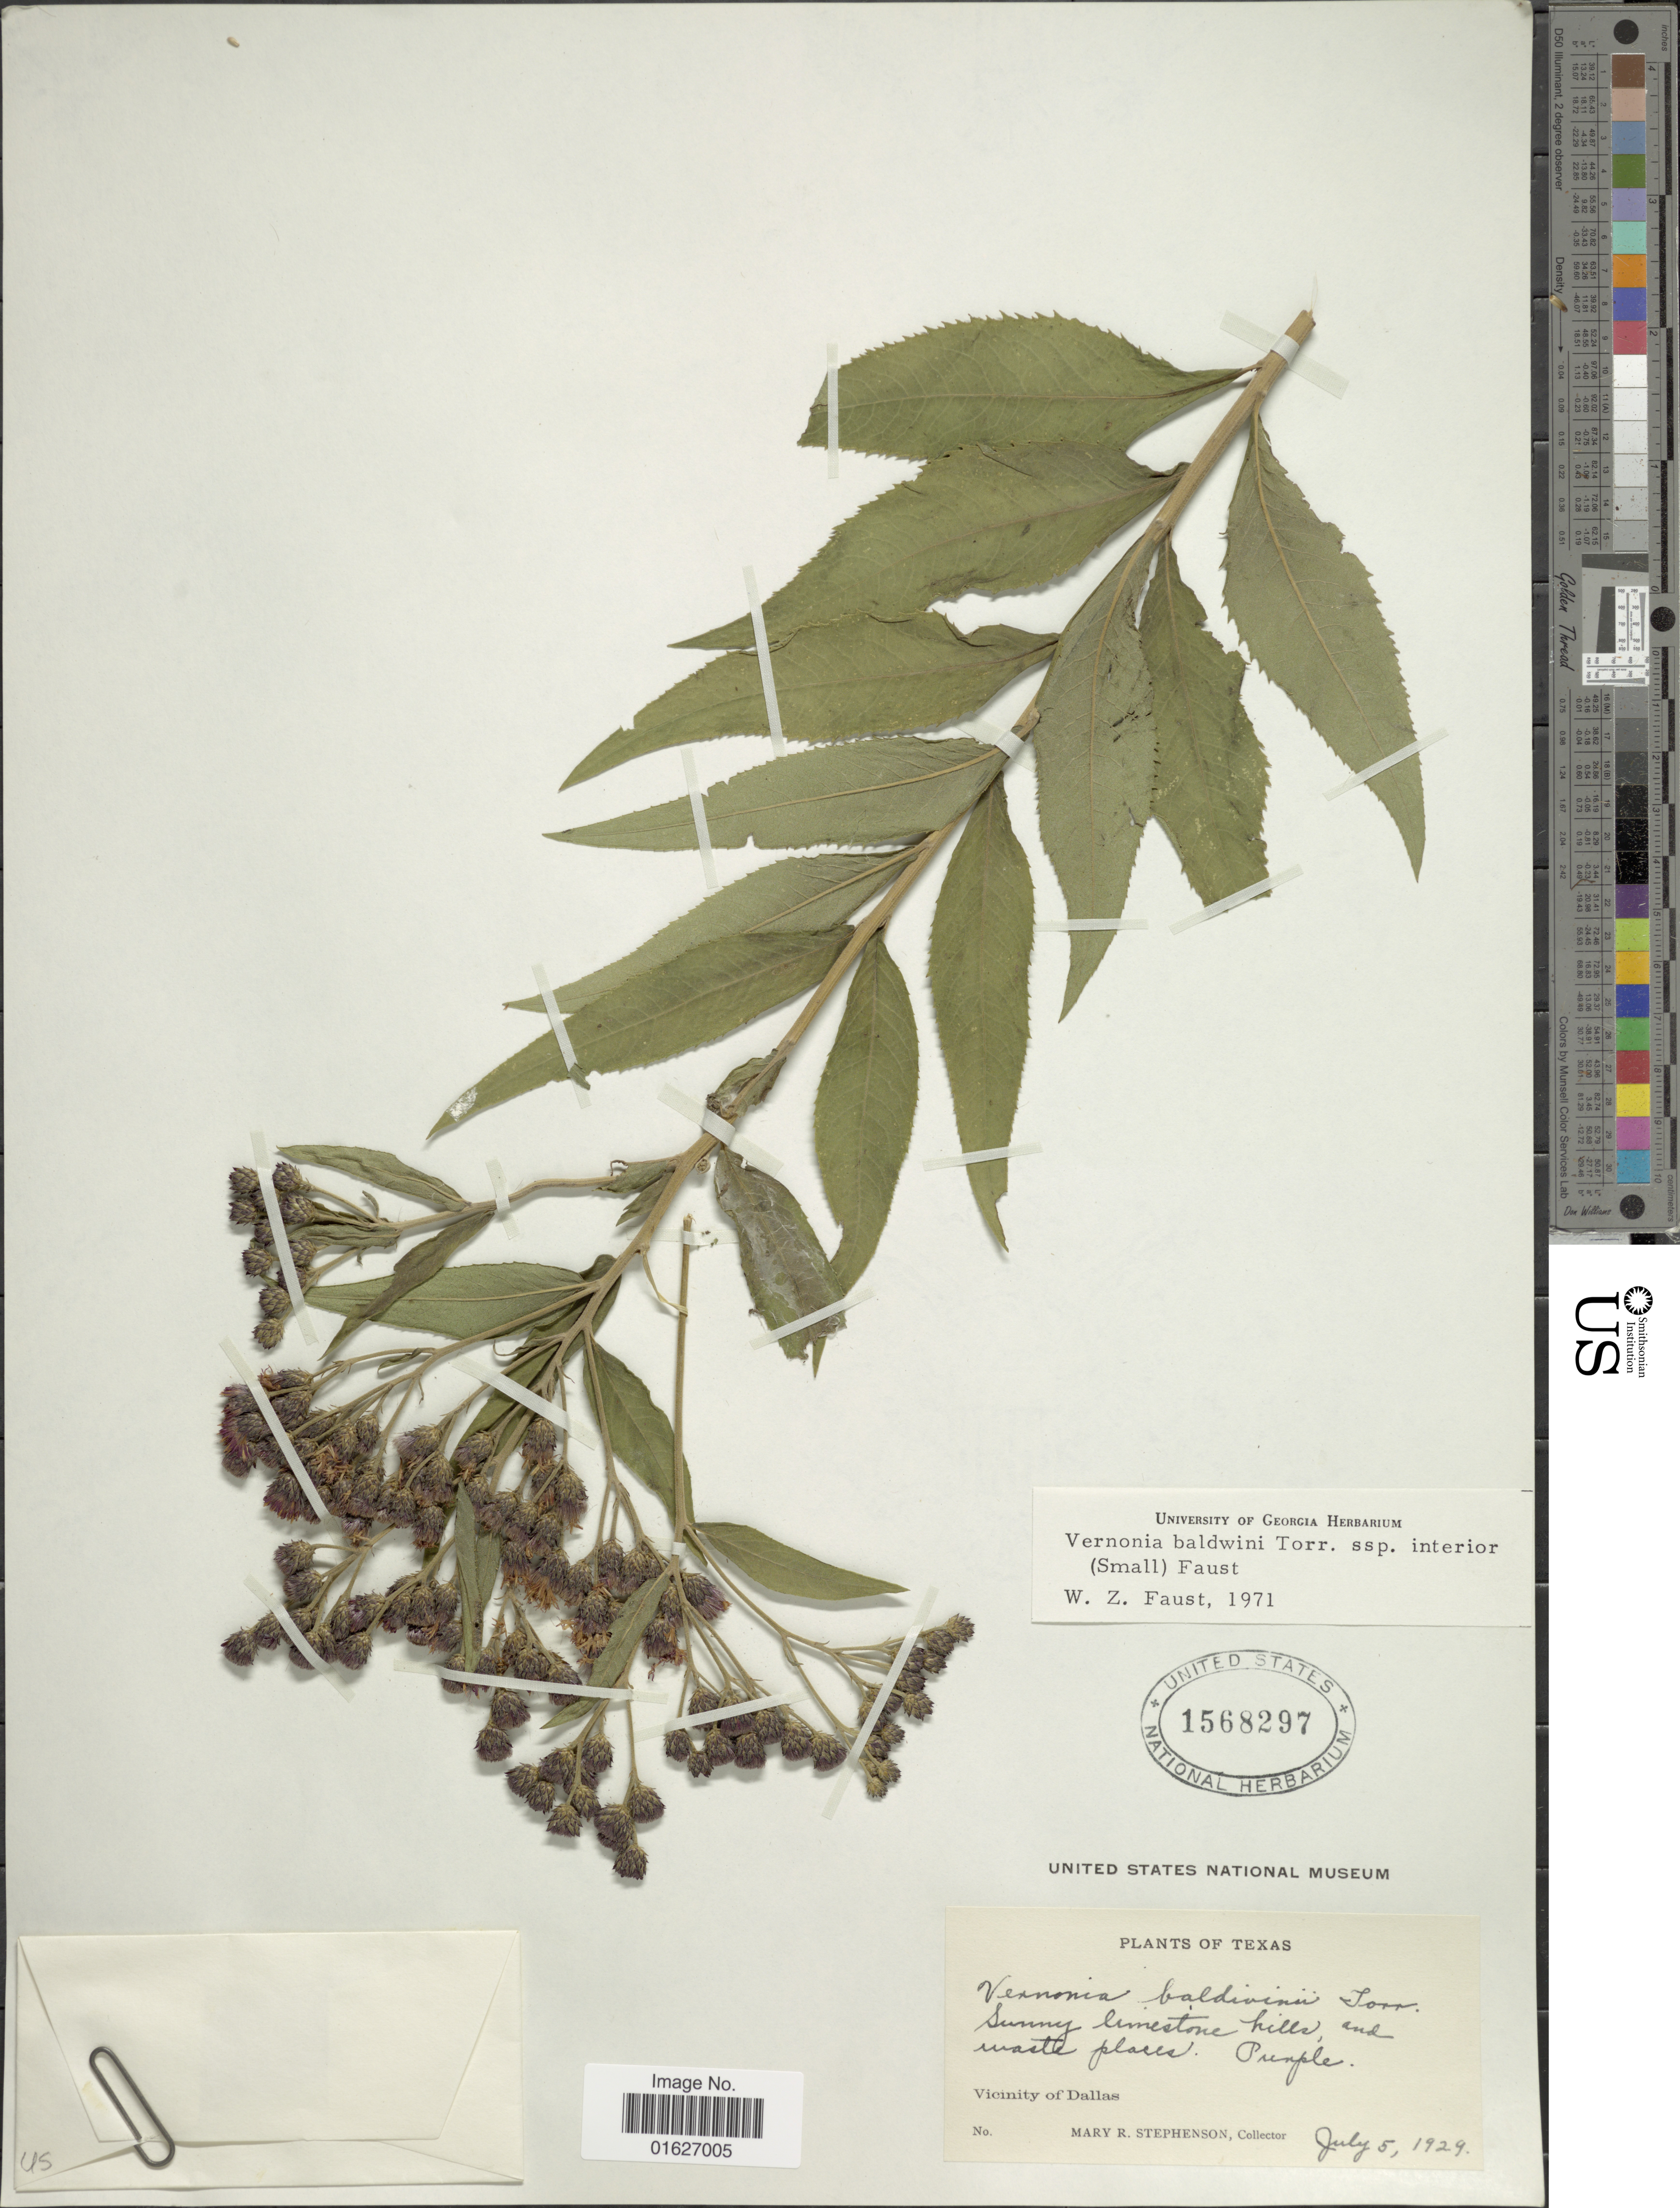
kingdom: Plantae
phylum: Tracheophyta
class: Magnoliopsida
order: Asterales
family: Asteraceae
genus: Vernonia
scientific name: Vernonia baldwinii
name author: Torr.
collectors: M. R. Stephenson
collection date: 1929-07-05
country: United States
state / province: Texas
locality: Sunny limestone and waste places, vicinity of Dallas.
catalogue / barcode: US 1568297